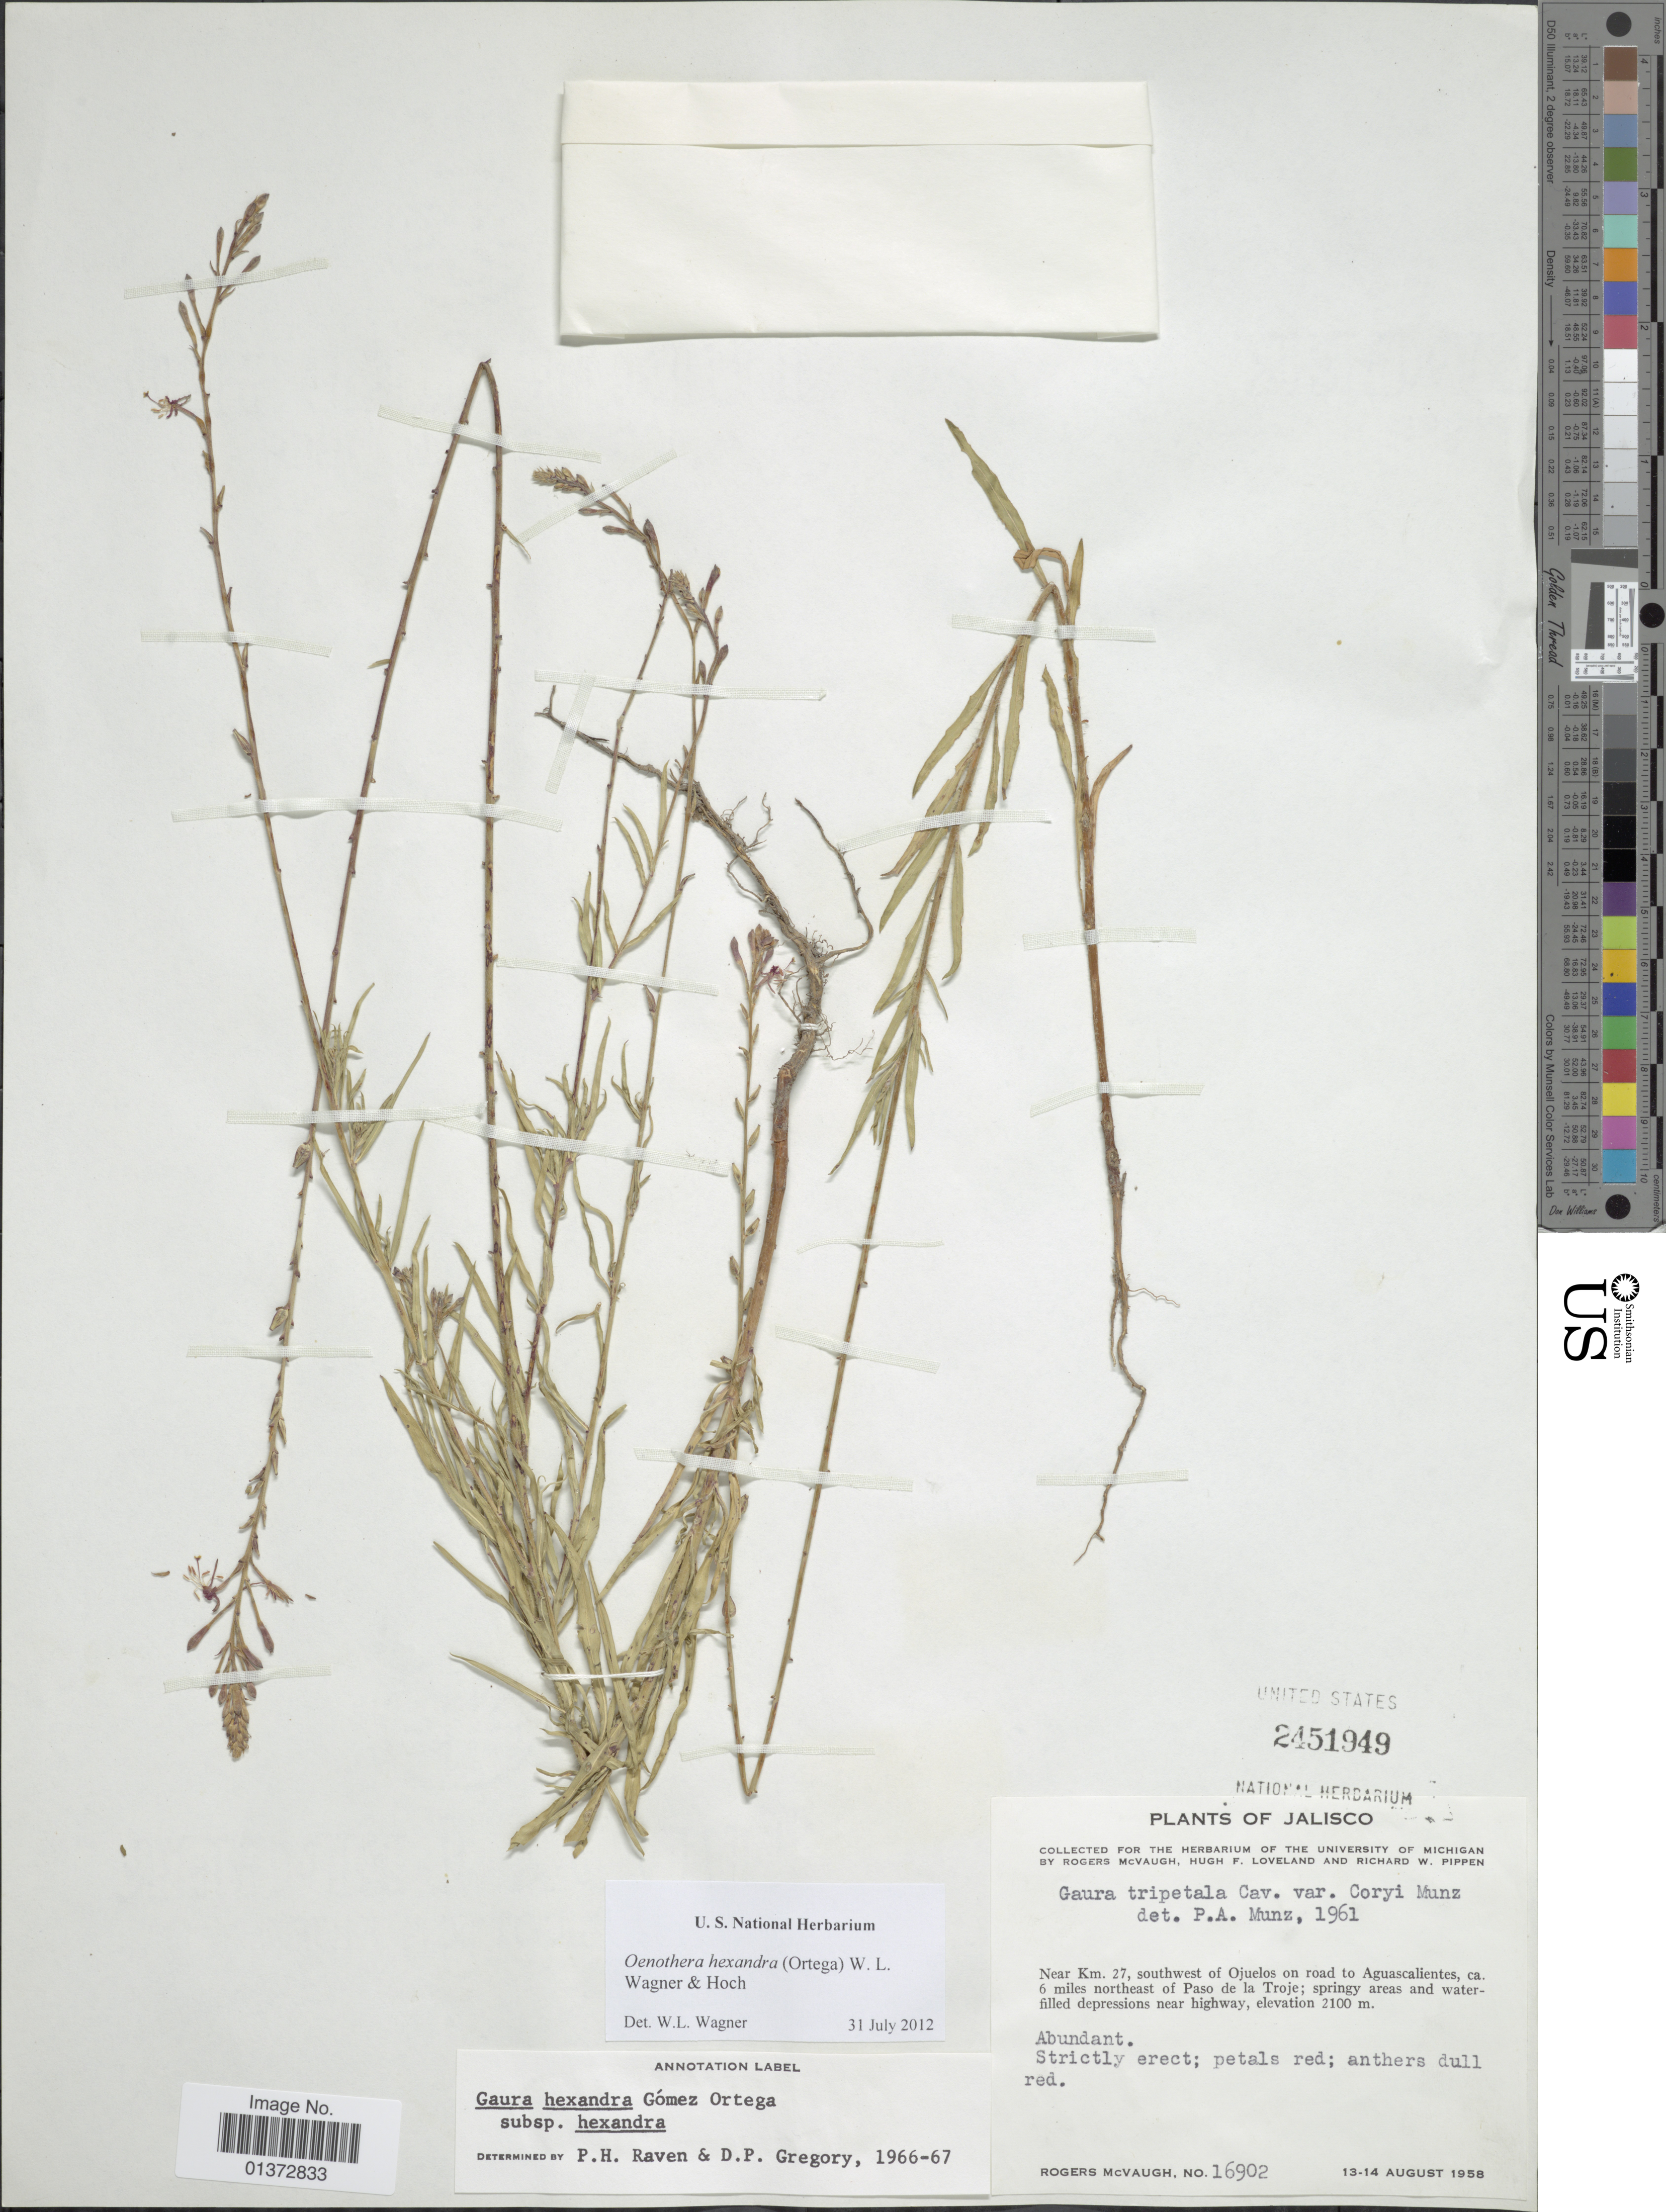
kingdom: Plantae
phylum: Tracheophyta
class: Magnoliopsida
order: Myrtales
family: Onagraceae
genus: Oenothera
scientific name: Oenothera hexandra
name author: (Ortega) W.L. Wagner & Hoch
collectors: R. McVaugh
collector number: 16902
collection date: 1958-08-13/1958-08-14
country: Mexico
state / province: Jalisco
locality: Near km 27, southwest of Ojuelos on road to Aguascalientes, ca. 6 miles southeast of Paso de la Troje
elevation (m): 2100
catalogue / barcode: US 2451949